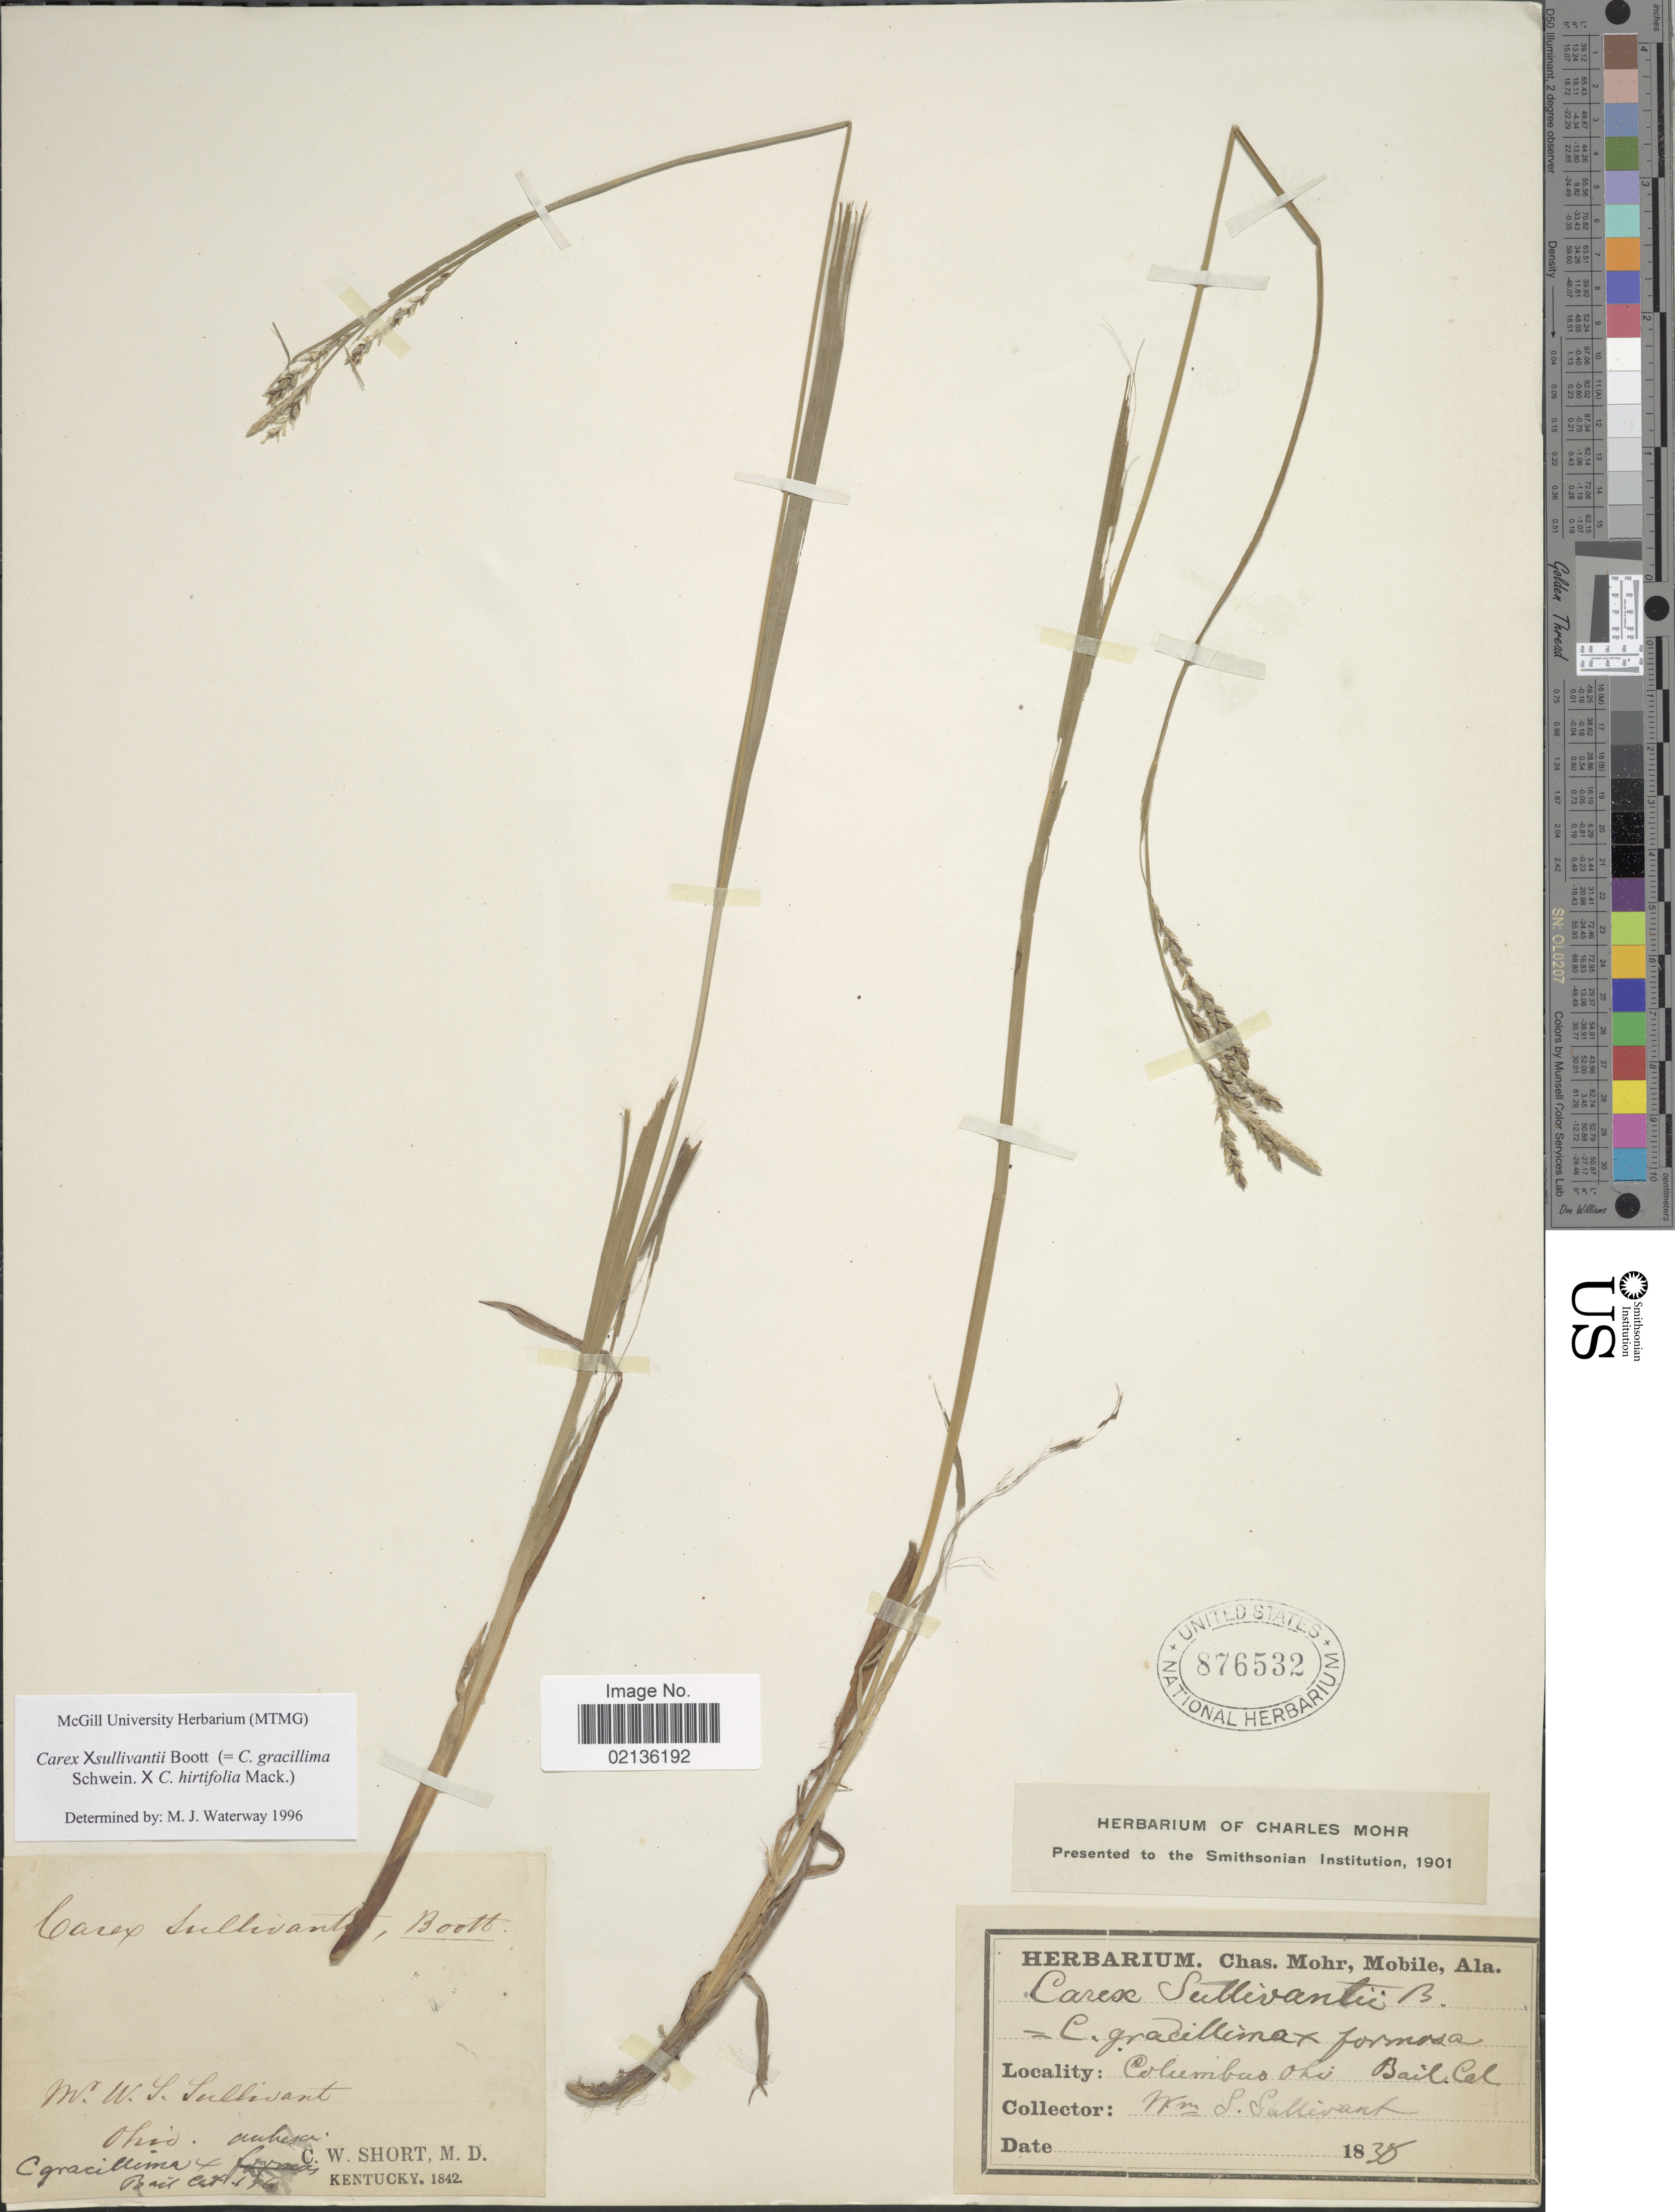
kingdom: Plantae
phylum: Tracheophyta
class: Liliopsida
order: Poales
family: Cyperaceae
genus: Carex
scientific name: Carex x sullivantii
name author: Boott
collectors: W. Sullivant & C. W. Short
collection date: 1838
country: United States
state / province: Ohio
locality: Columbus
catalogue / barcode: US 876532